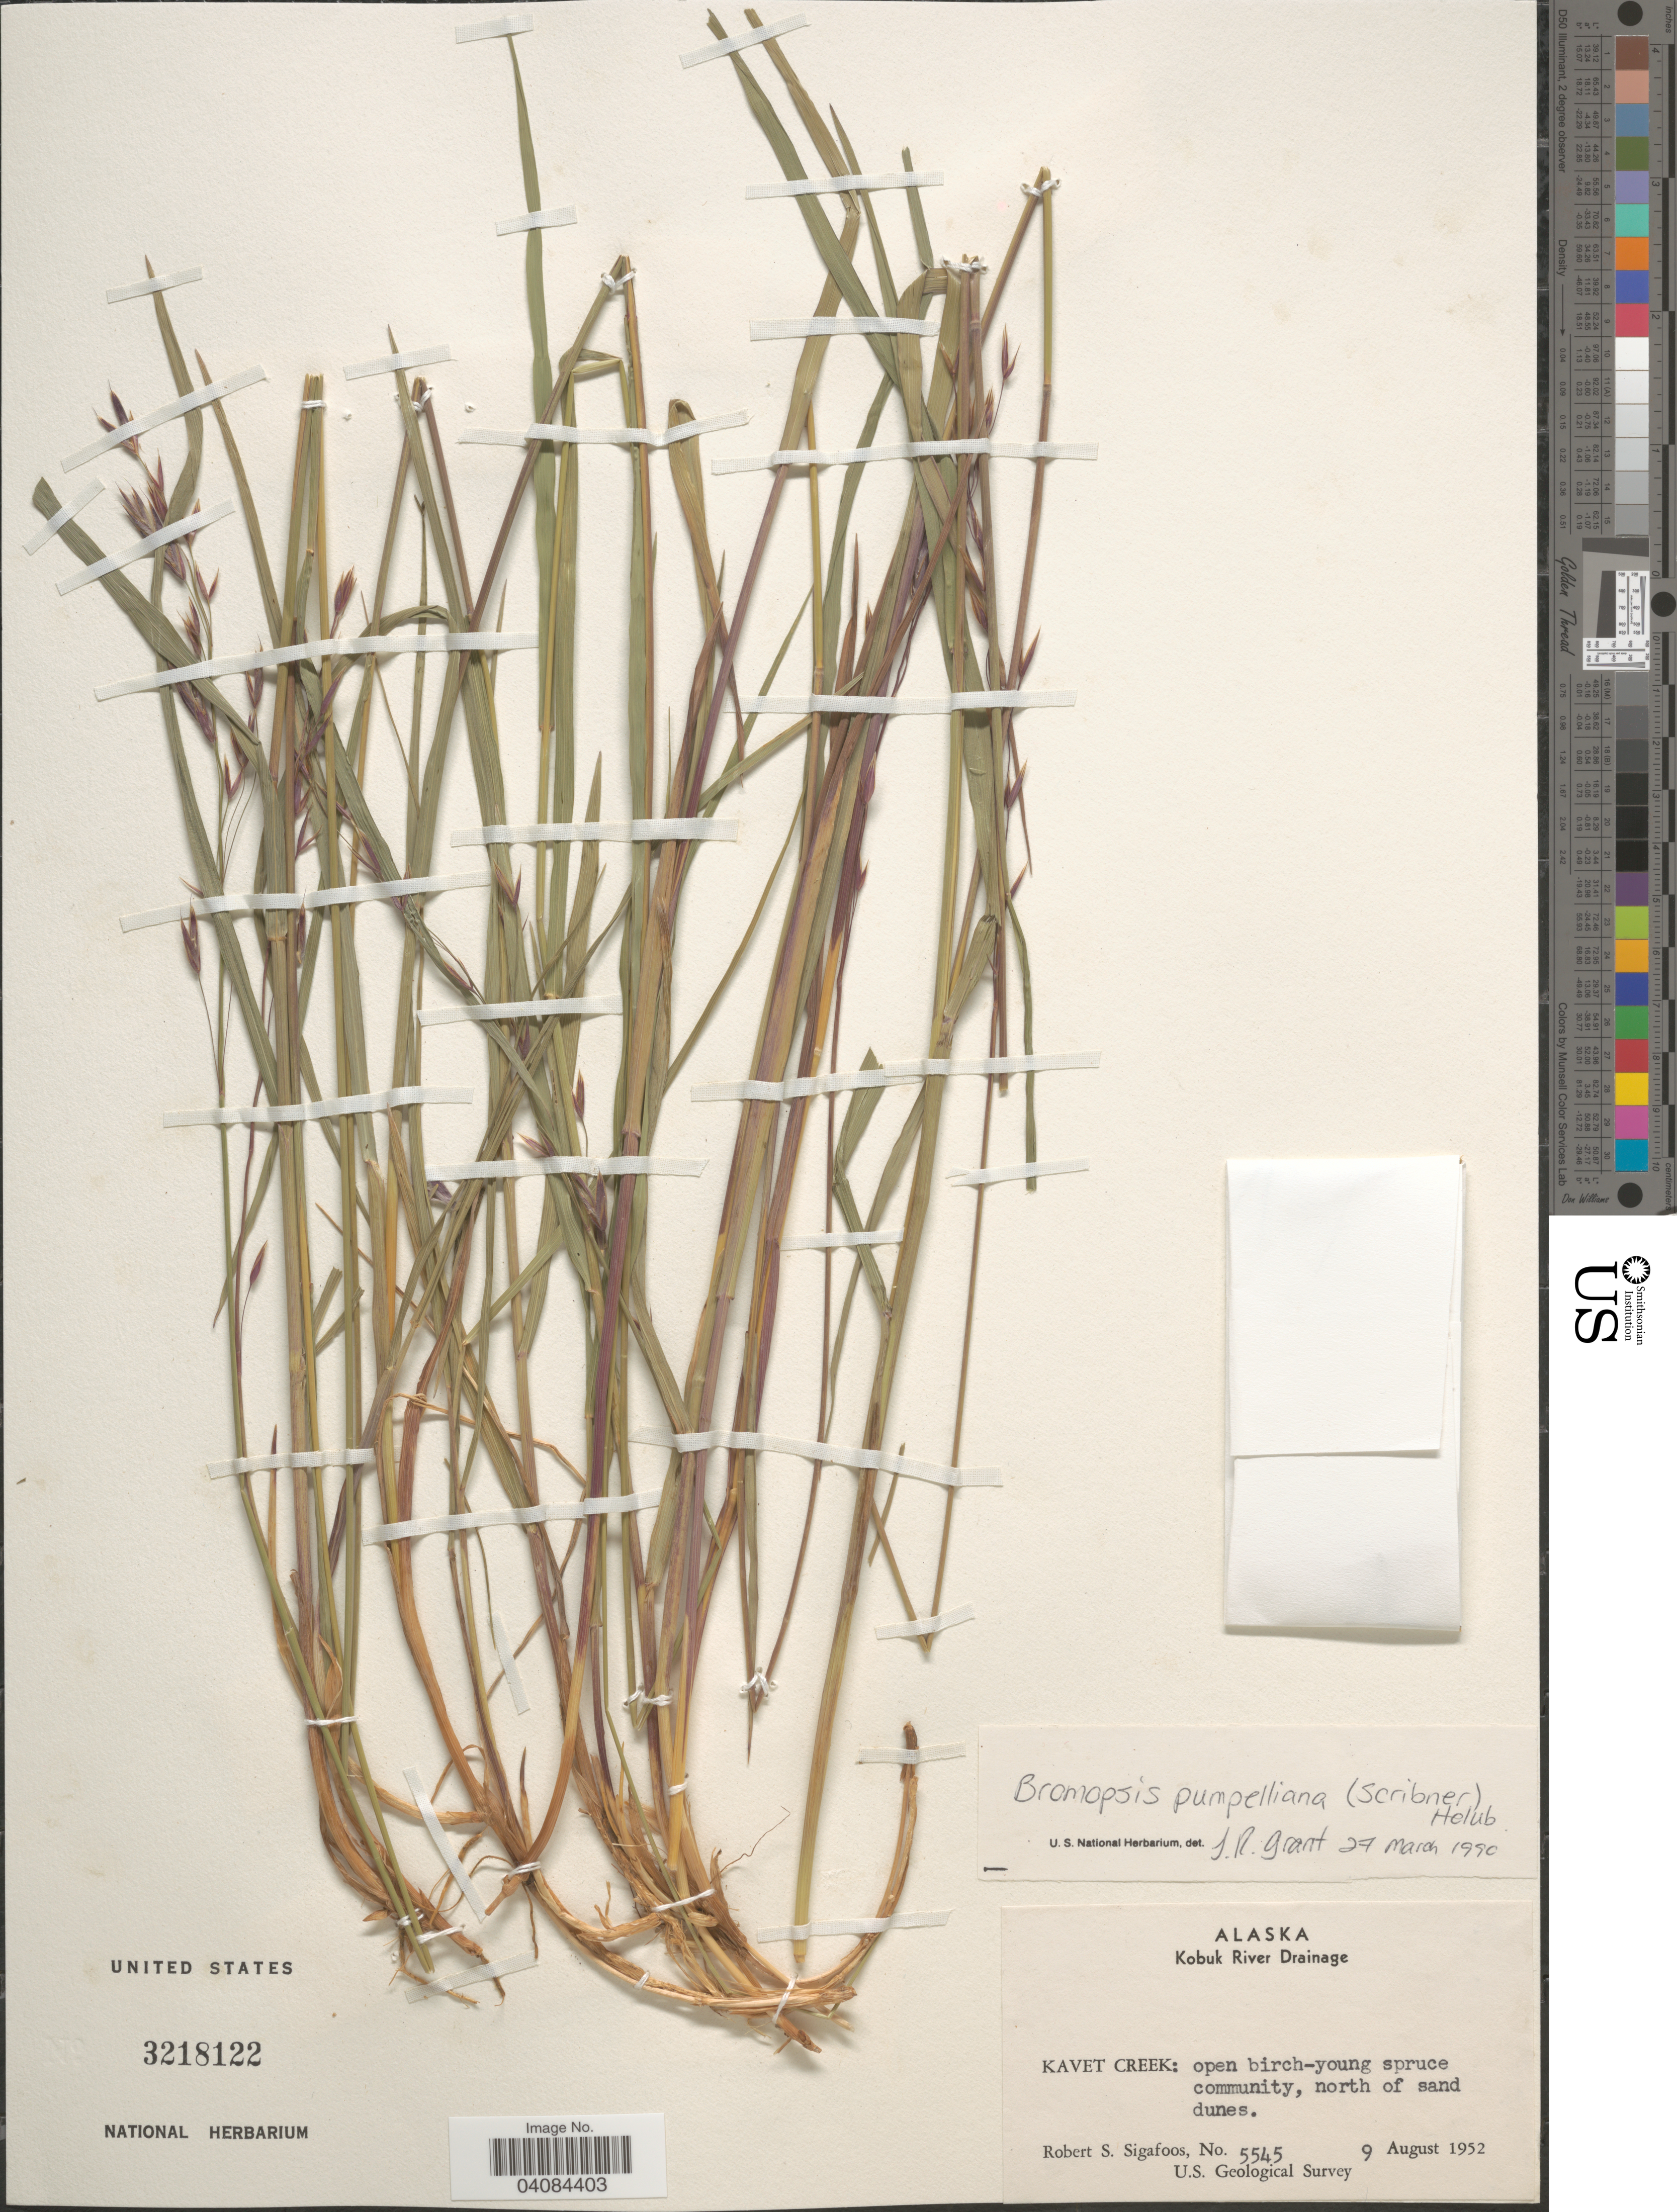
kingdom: Plantae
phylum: Tracheophyta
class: Liliopsida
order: Poales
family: Poaceae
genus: Bromus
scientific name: Bromus pumpellianus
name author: Scribn.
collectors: R. Sigafoos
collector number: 5545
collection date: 1952-08-09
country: United States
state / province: Alaska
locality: Kobuk River Drainage. Kavet Creek: open birch-young spruce community, north of sand dunes. U.S. Geological Survey.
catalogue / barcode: US 3218122